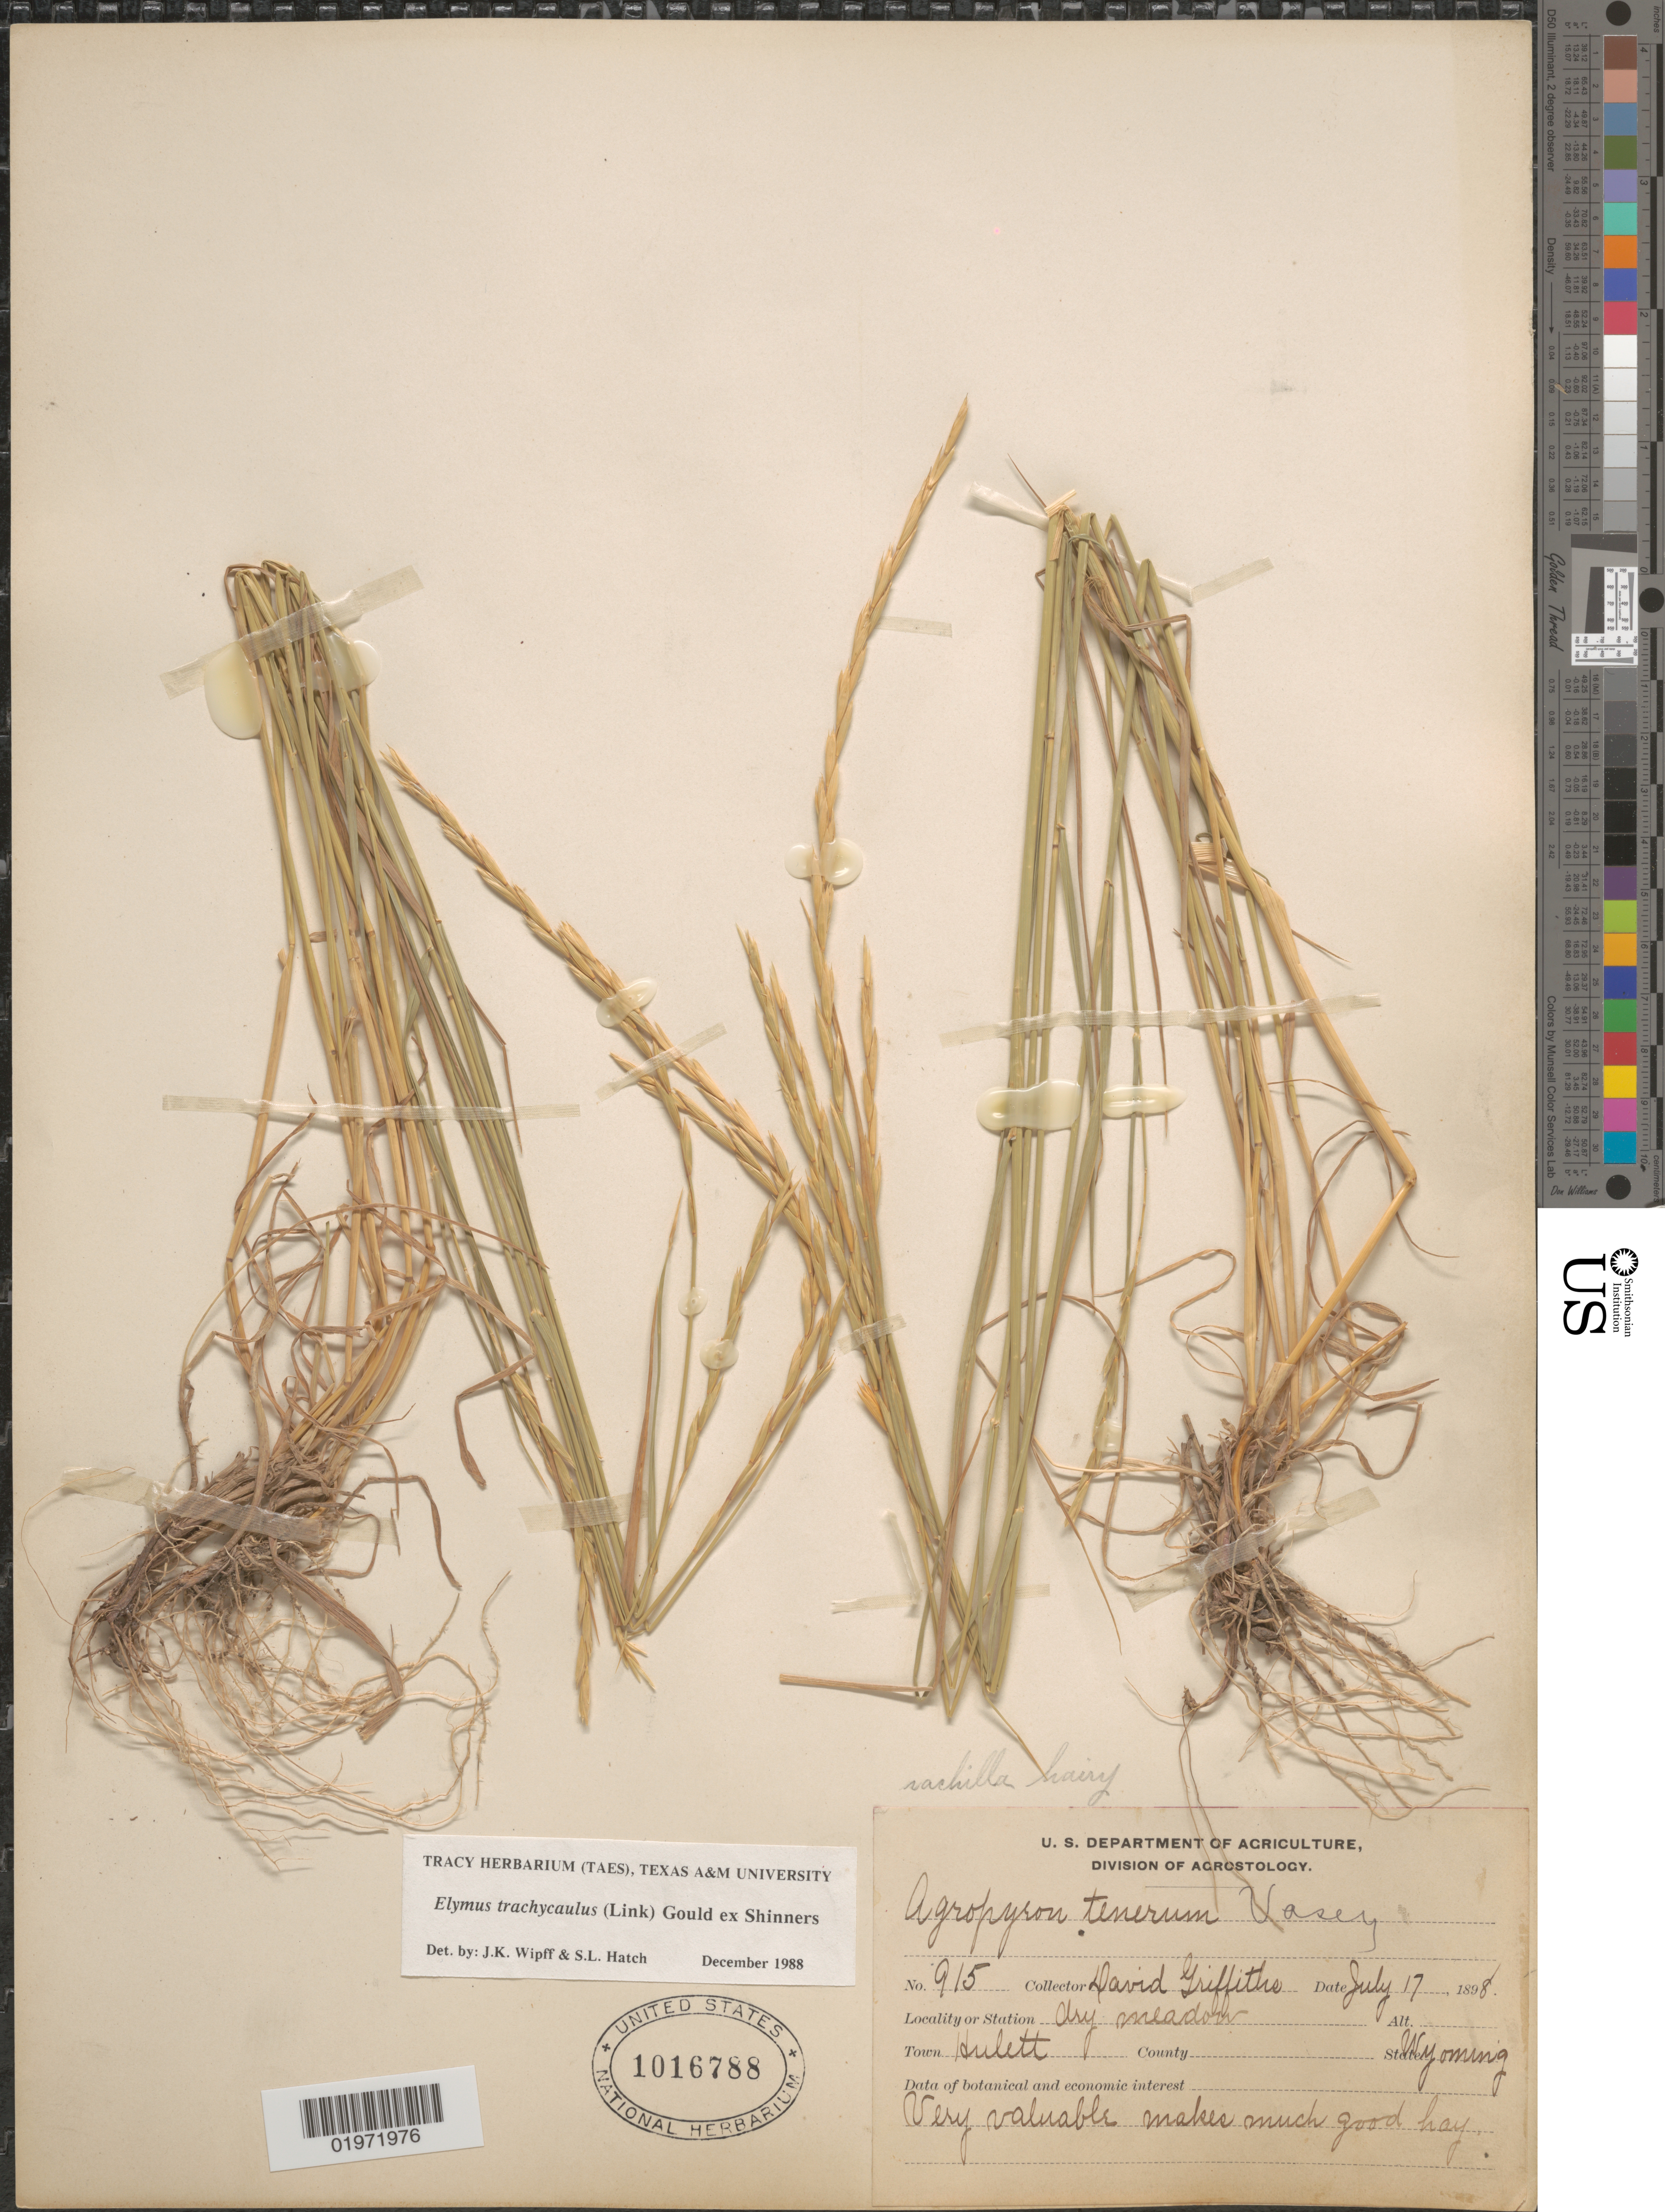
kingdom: Plantae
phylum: Tracheophyta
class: Liliopsida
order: Poales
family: Poaceae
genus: Elymus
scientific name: Elymus trachycaulus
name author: (Link) Gould ex Shinners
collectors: D. Griffiths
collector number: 915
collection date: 1898-07-17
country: United States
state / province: Wyoming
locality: Dry meadow. Town Hulett.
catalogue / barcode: US 1016788